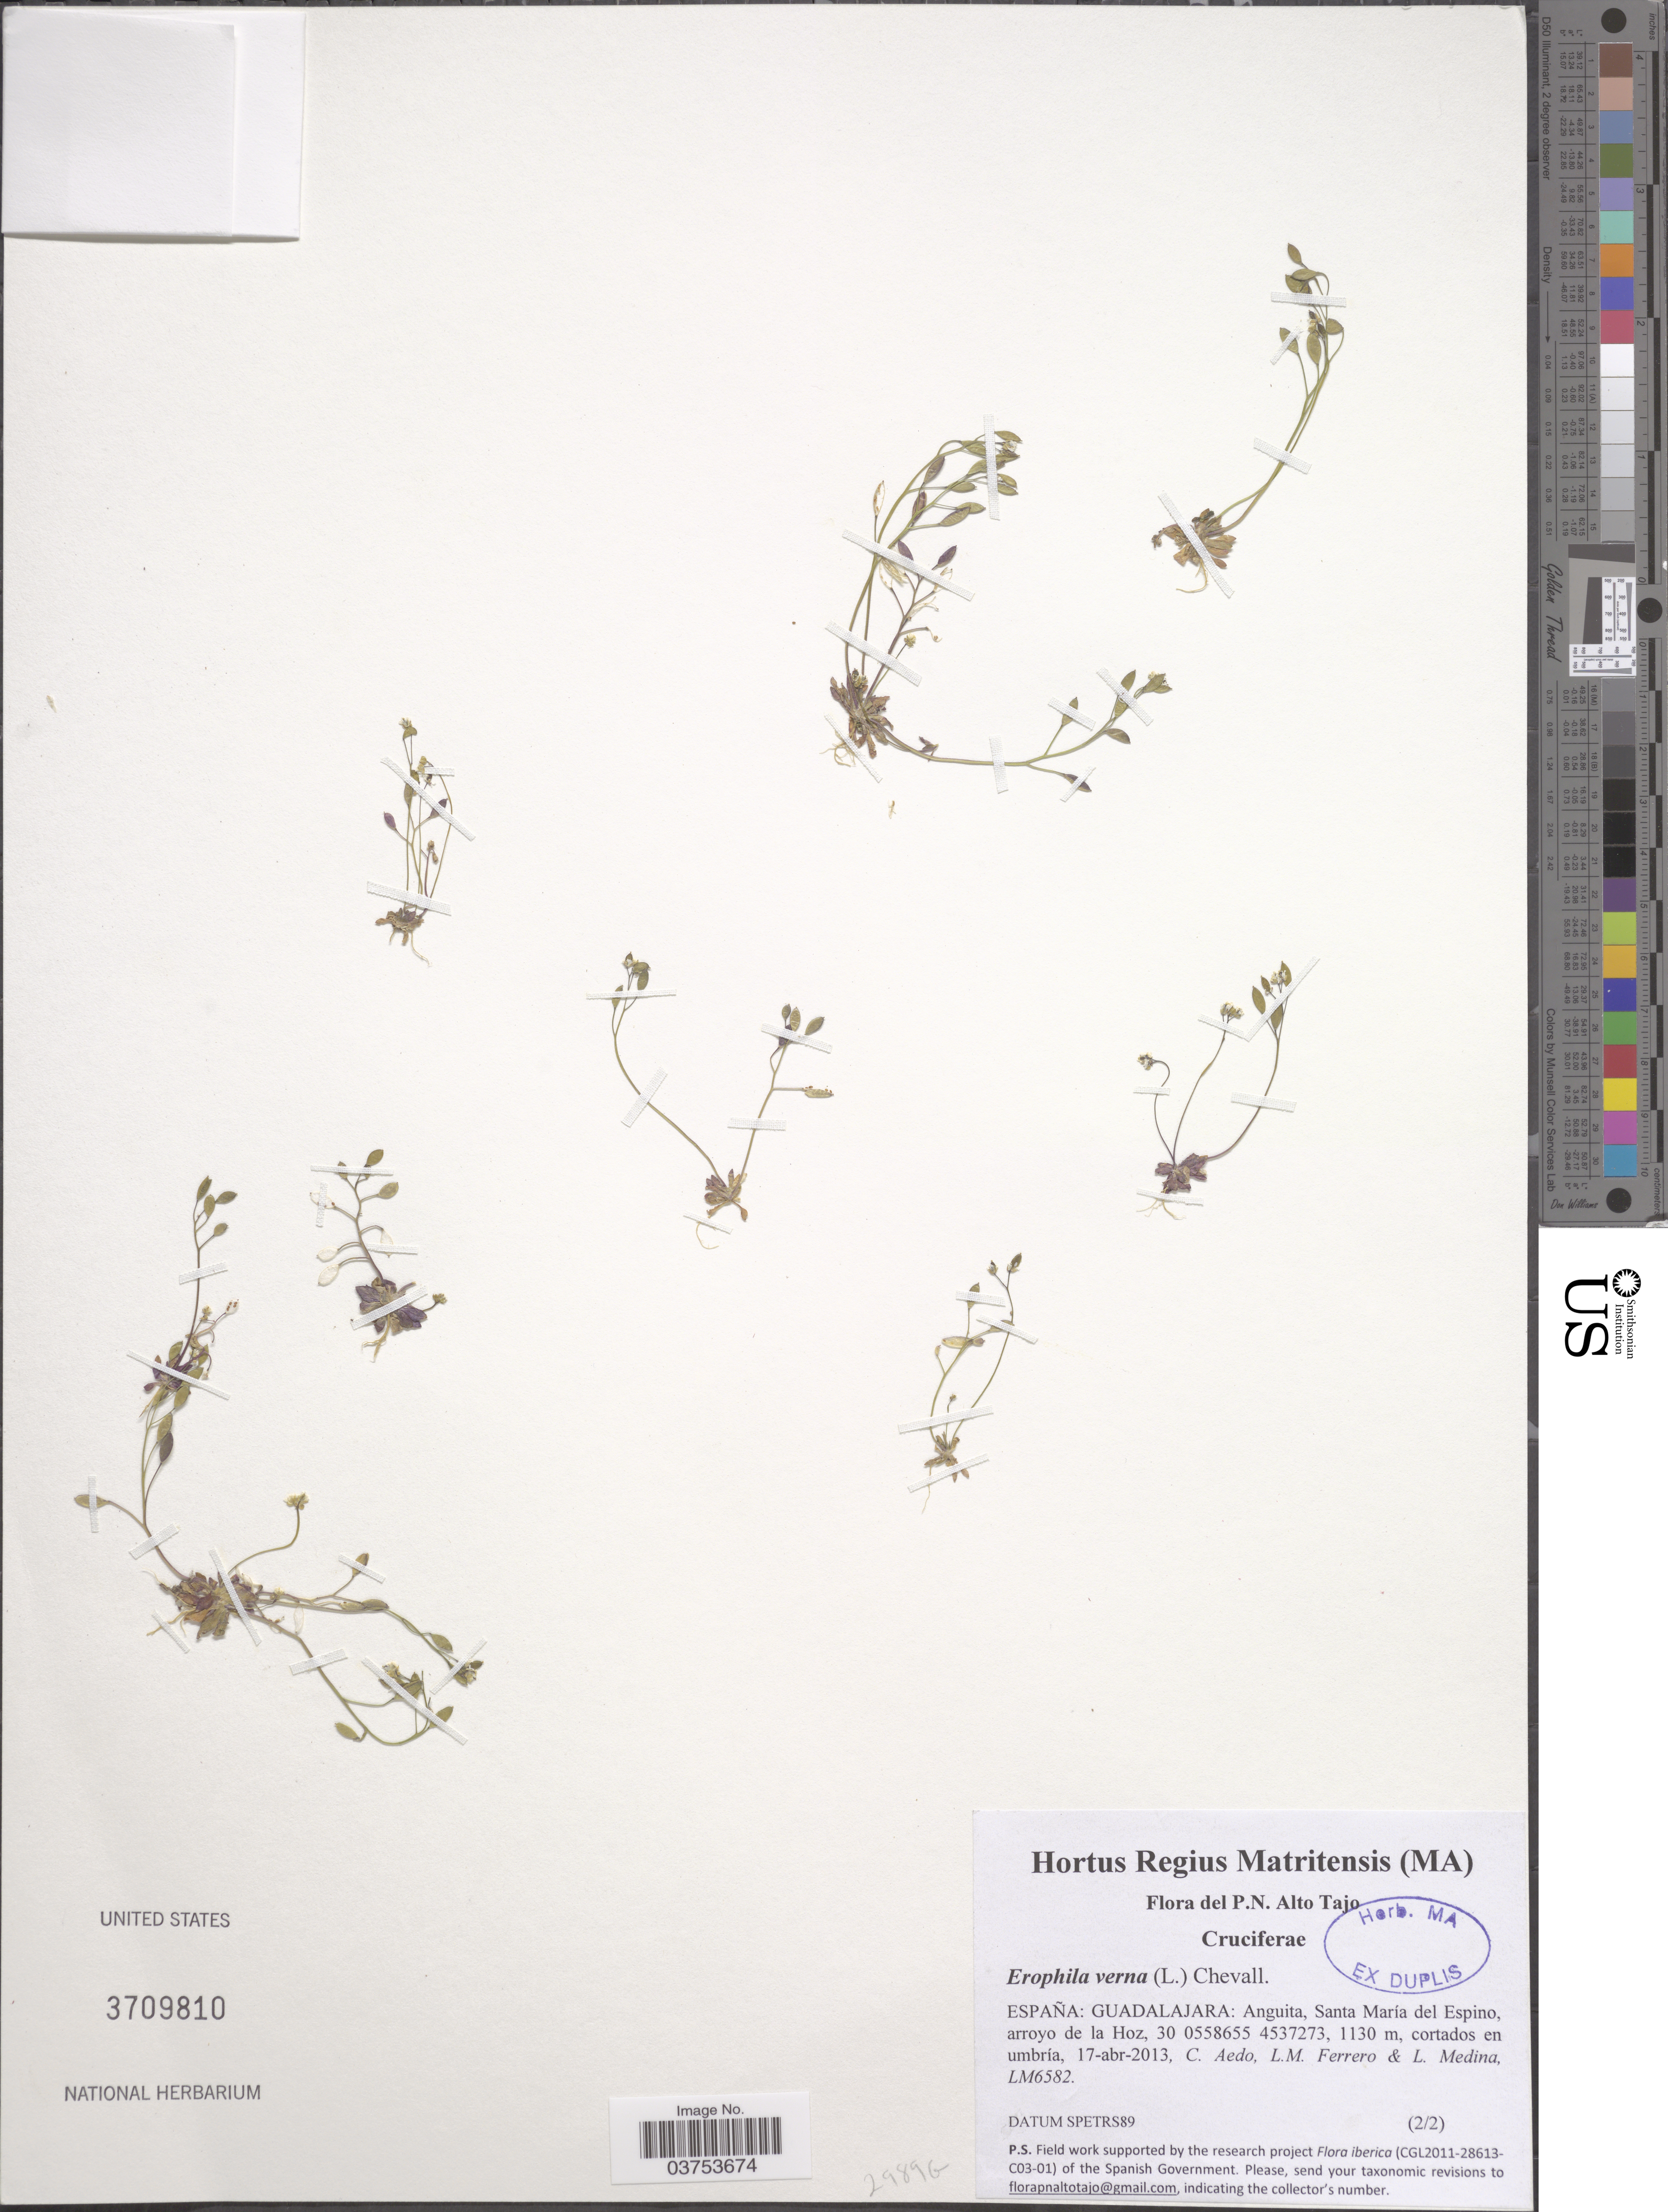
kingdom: Plantae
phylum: Tracheophyta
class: Magnoliopsida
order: Brassicales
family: Brassicaceae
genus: Erophila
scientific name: Erophila verna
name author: (L.) DC.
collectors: C. Aedo, L. Ferrero & L. Medina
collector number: LM6582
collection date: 2013-04-17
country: Spain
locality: P.N. Alto Tajo. España: Guadalajara: Anguita, Santa María del Espino, arroyo de la Hoz.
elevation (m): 1130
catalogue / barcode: US 3709810